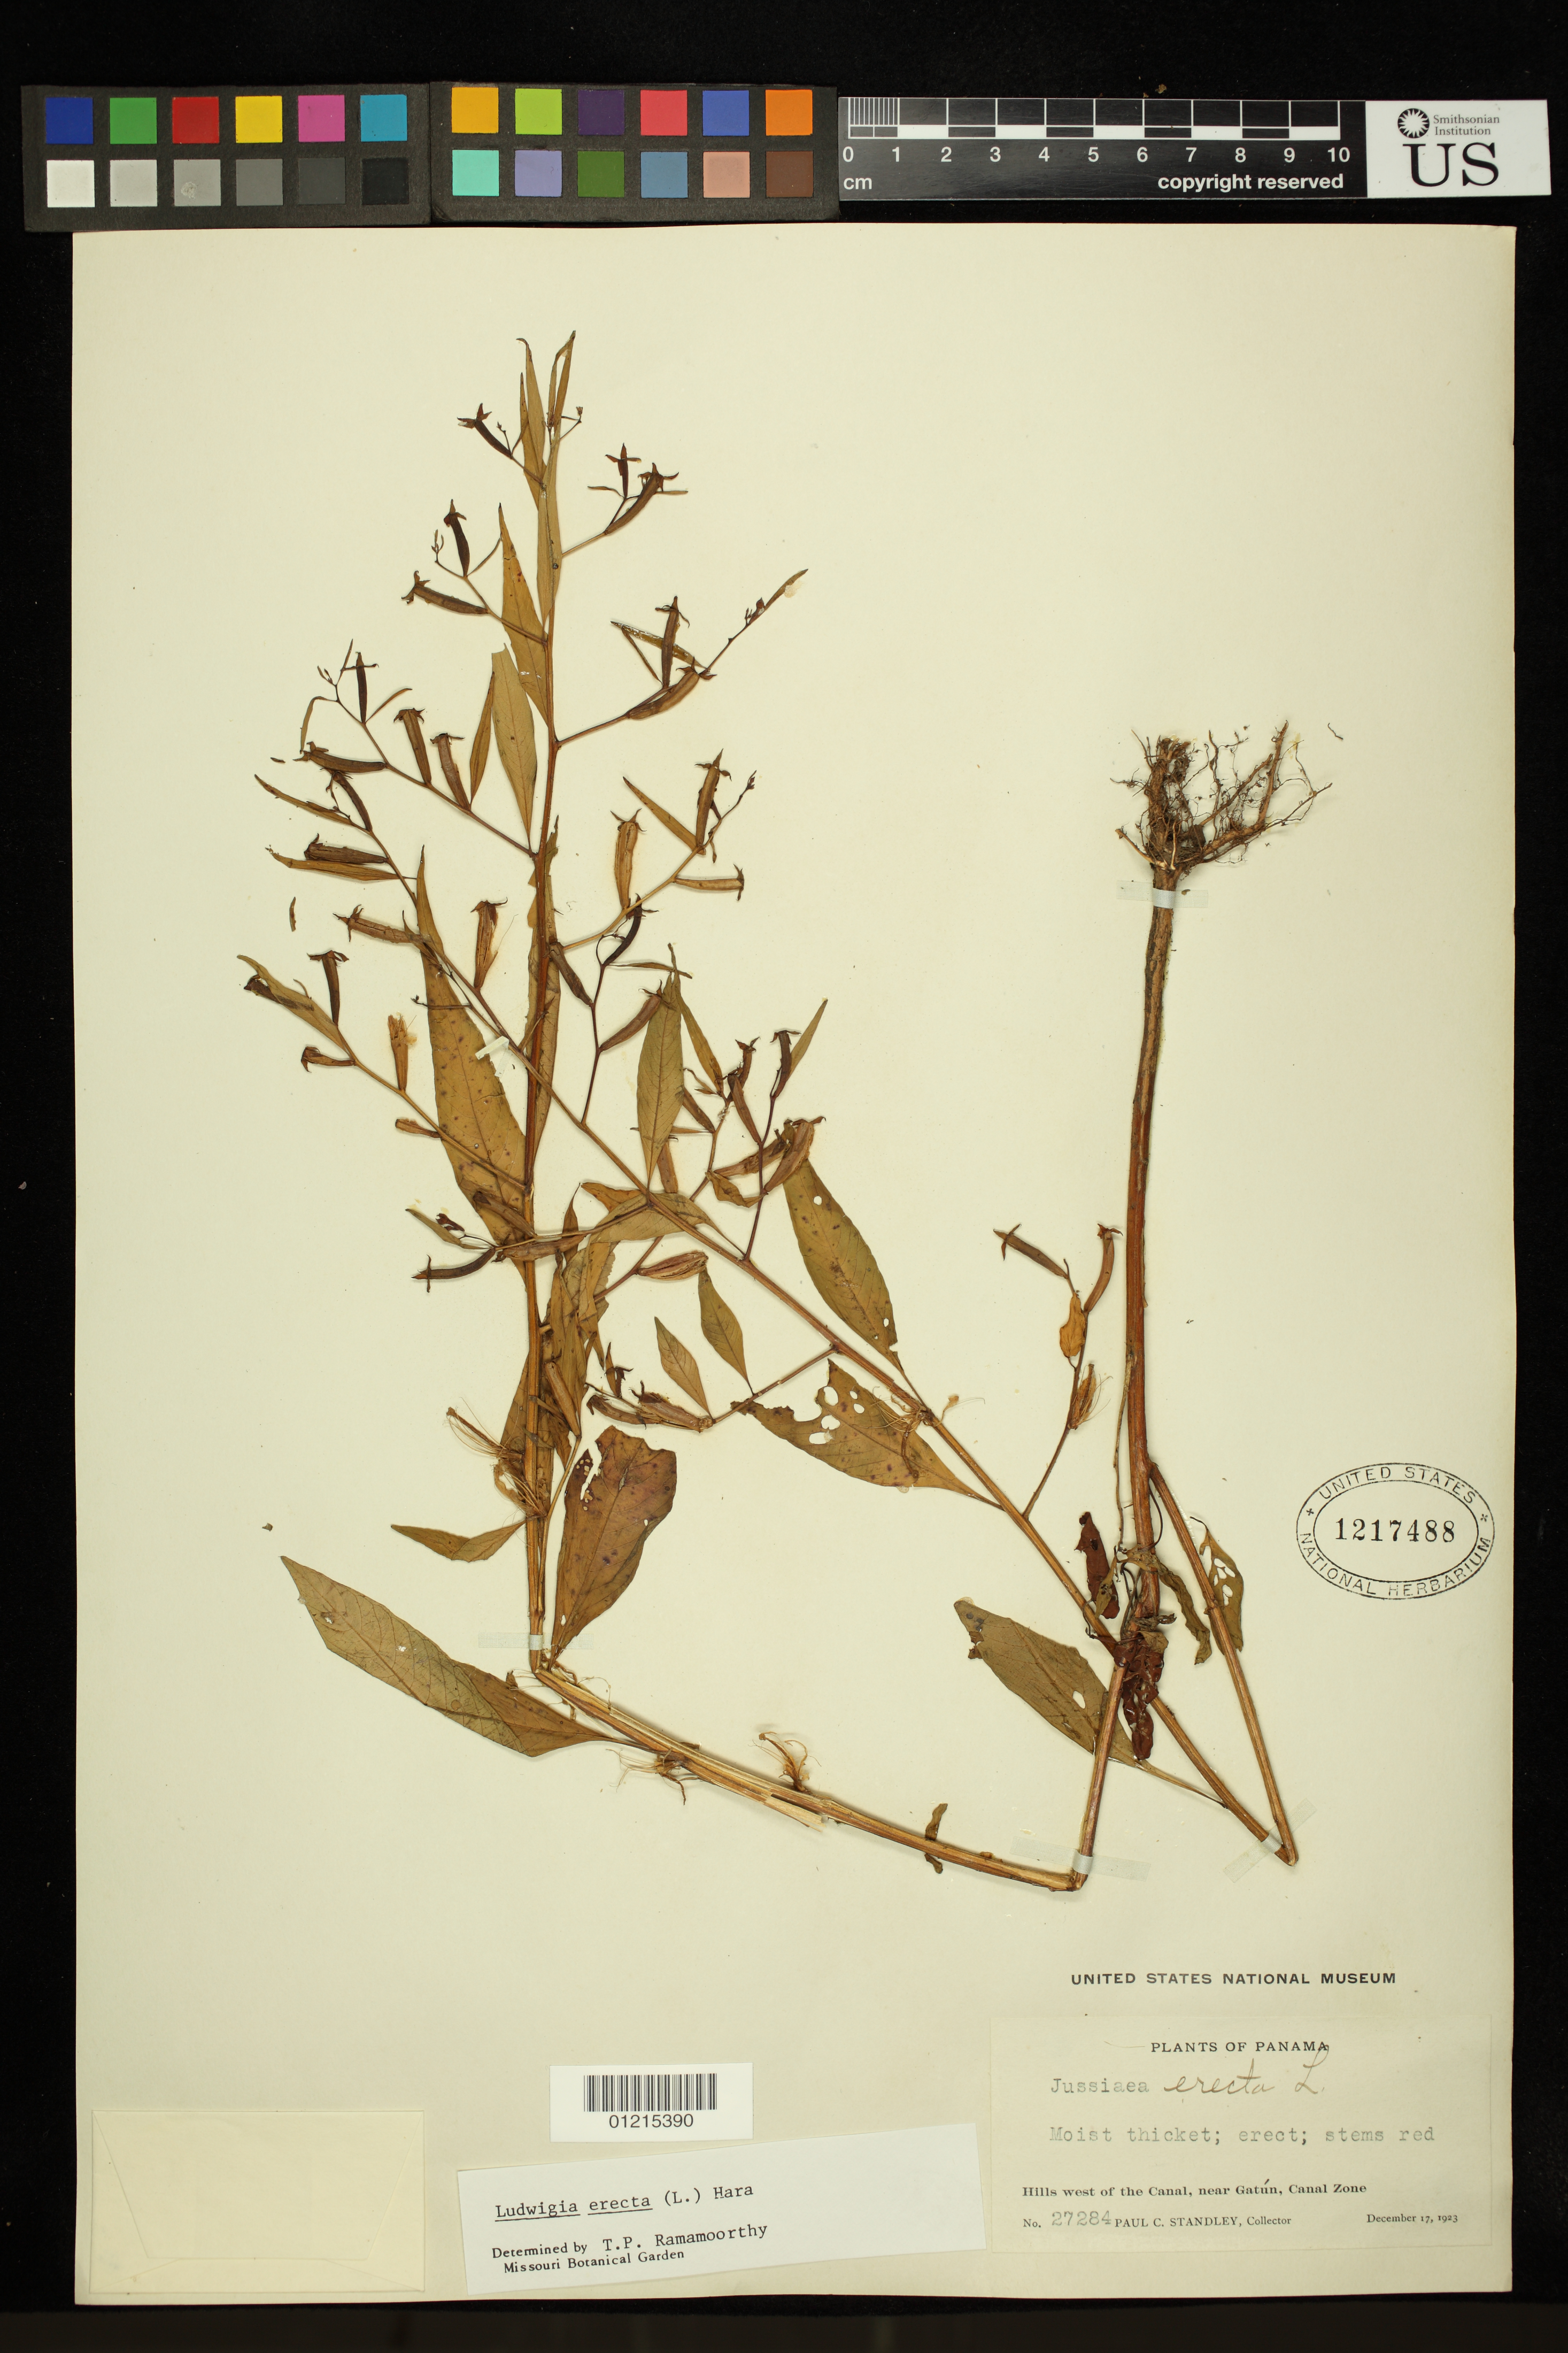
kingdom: Plantae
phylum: Tracheophyta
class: Magnoliopsida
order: Myrtales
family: Onagraceae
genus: Ludwigia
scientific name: Ludwigia erecta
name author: (L.) H. Hara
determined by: Ramamoorthy, T. P.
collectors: P. C. Standley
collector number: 27284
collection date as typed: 17 Dec 1923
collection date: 1923-12-17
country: Panama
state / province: Colón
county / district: Canal Zone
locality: Hills W of the Canal, near Gatun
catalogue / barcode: US 1217488